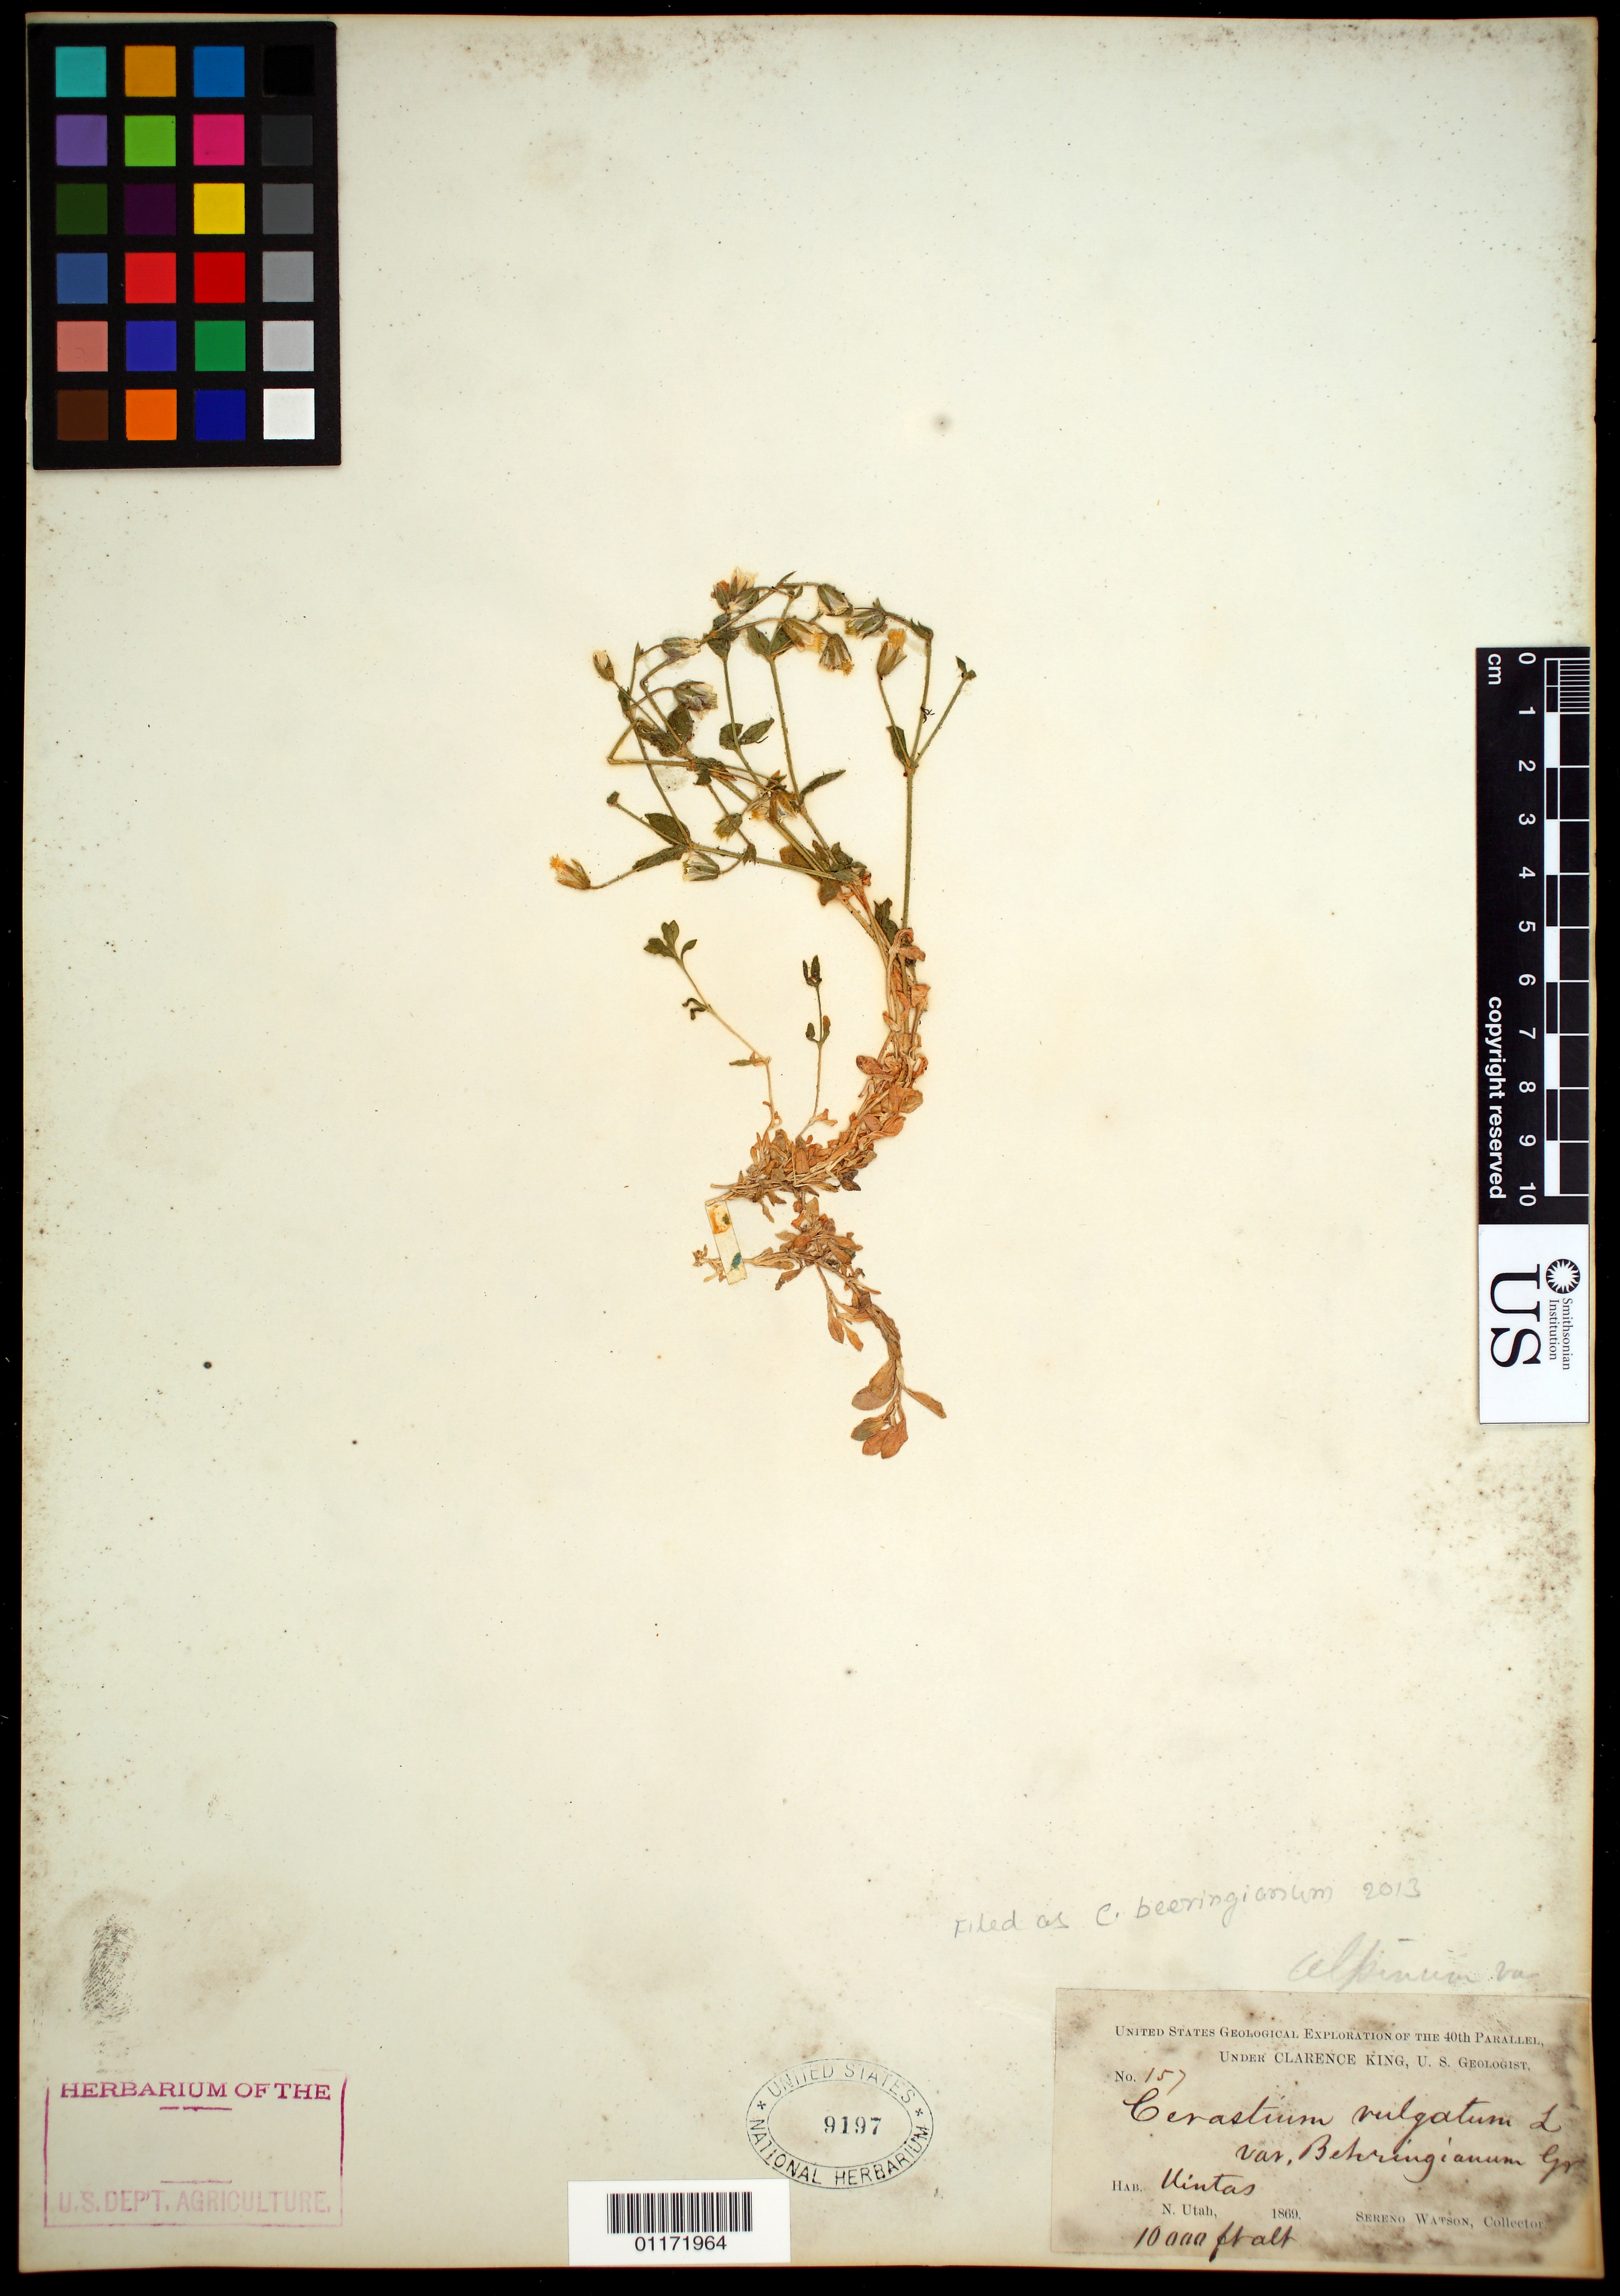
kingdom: Plantae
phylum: Tracheophyta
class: Magnoliopsida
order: Caryophyllales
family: Caryophyllaceae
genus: Cerastium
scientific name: Cerastium beeringianum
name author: Cham. & Schltdl.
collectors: S. Watson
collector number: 157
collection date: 1869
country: United States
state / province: Utah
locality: Uintas, N. Utah.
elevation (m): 3048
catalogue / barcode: US 9197